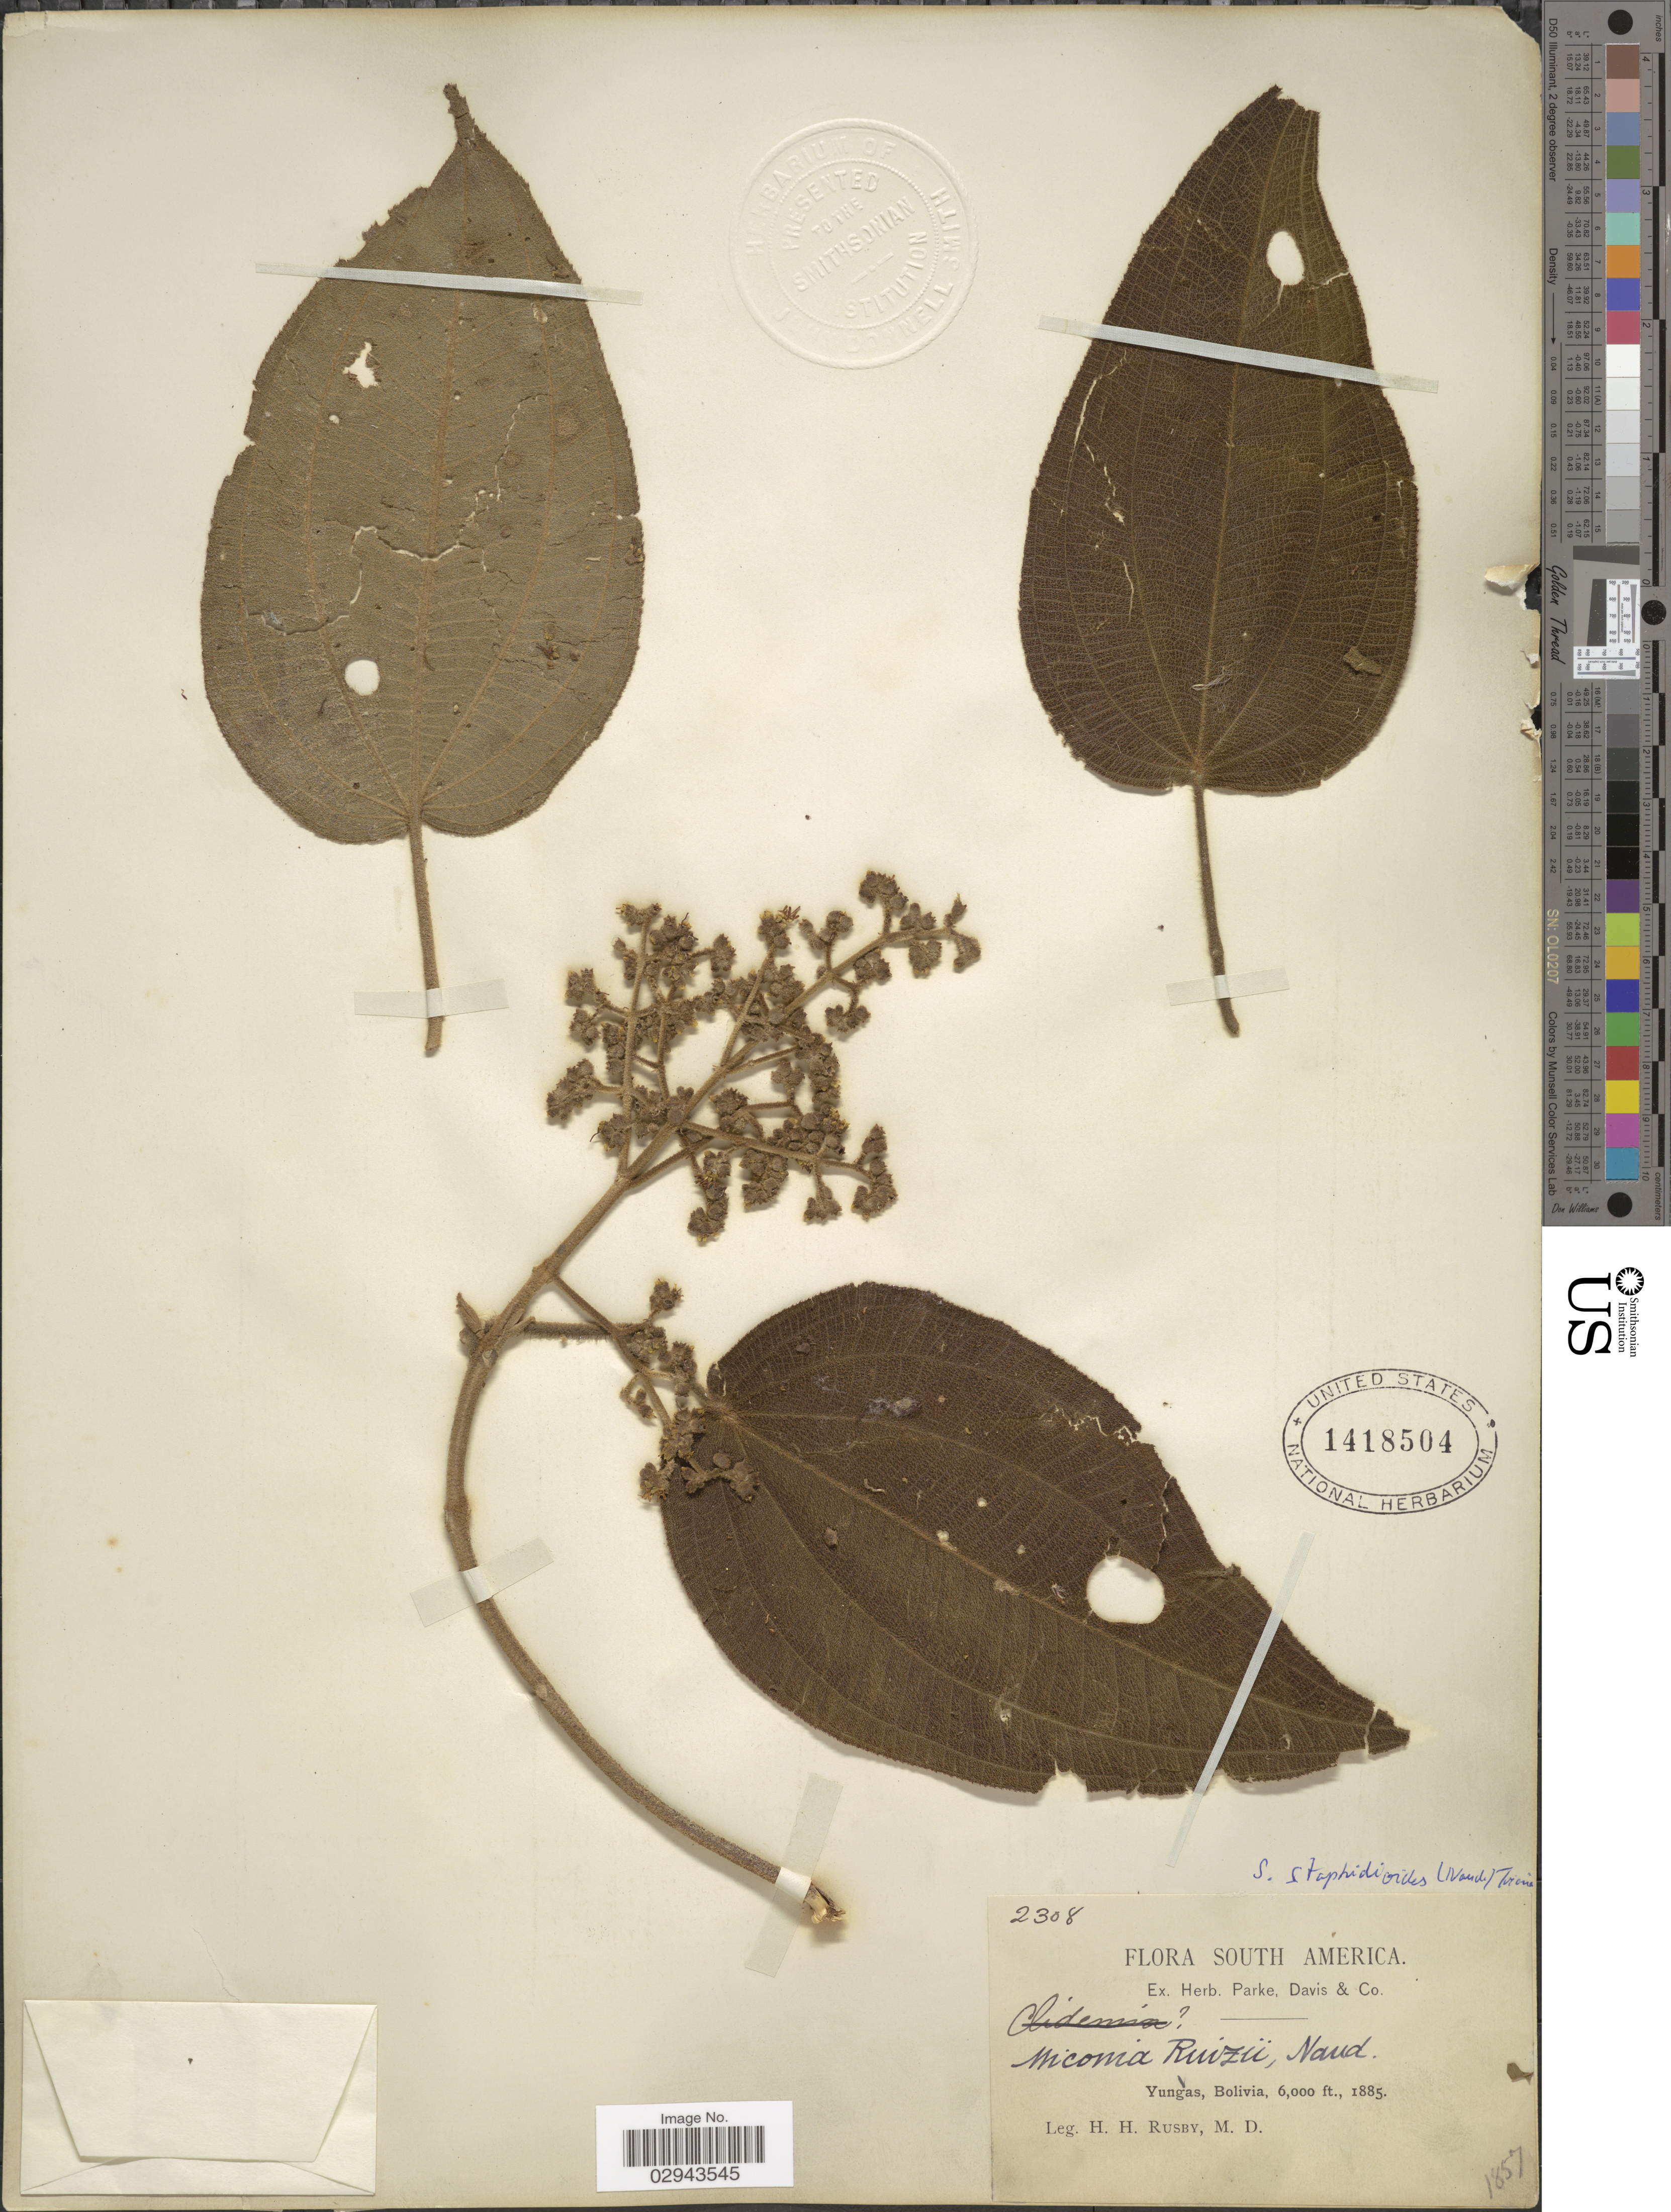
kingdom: Plantae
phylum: Tracheophyta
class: Magnoliopsida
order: Myrtales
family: Melastomataceae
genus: Miconia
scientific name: Miconia staphidioides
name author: (Naudin) Triana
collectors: H. H. Rusby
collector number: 2308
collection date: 1885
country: Bolivia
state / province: La Paz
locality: Yungas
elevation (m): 1829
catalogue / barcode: US 1418504